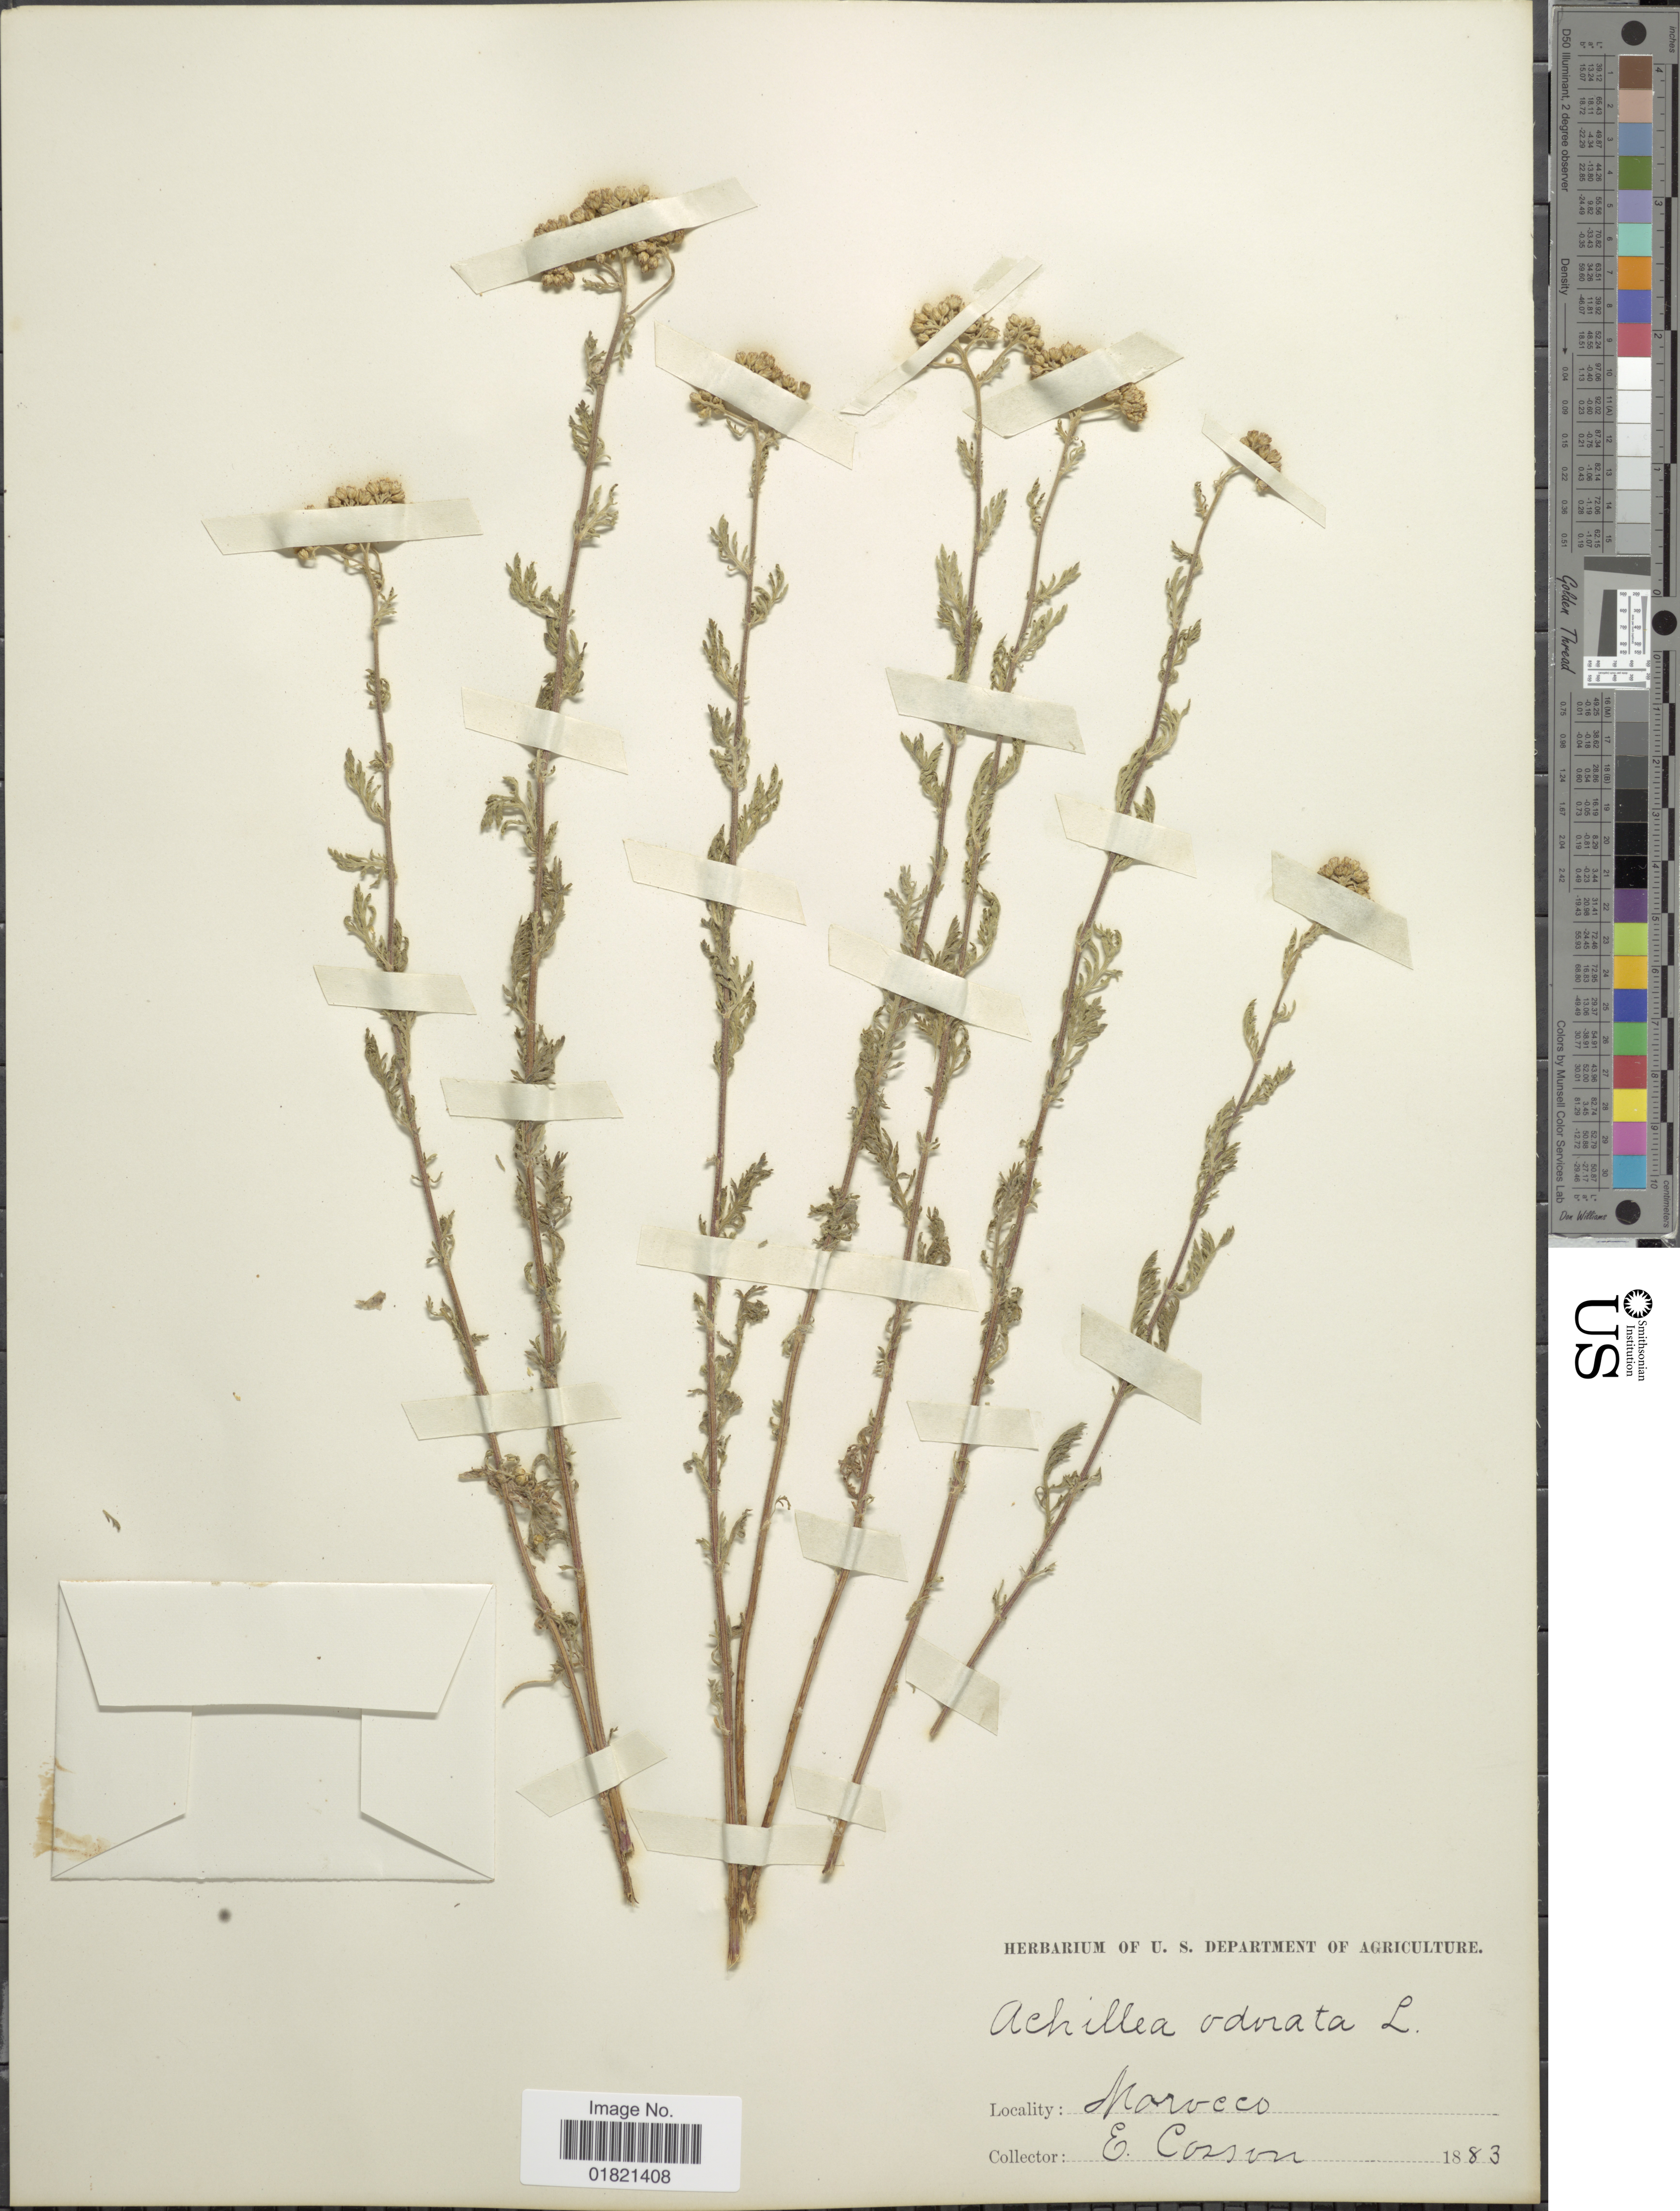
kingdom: Plantae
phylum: Tracheophyta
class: Magnoliopsida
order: Asterales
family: Asteraceae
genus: Achillea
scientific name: Achillea odorata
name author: Koch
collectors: E. Cosson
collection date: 1883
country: Morocco